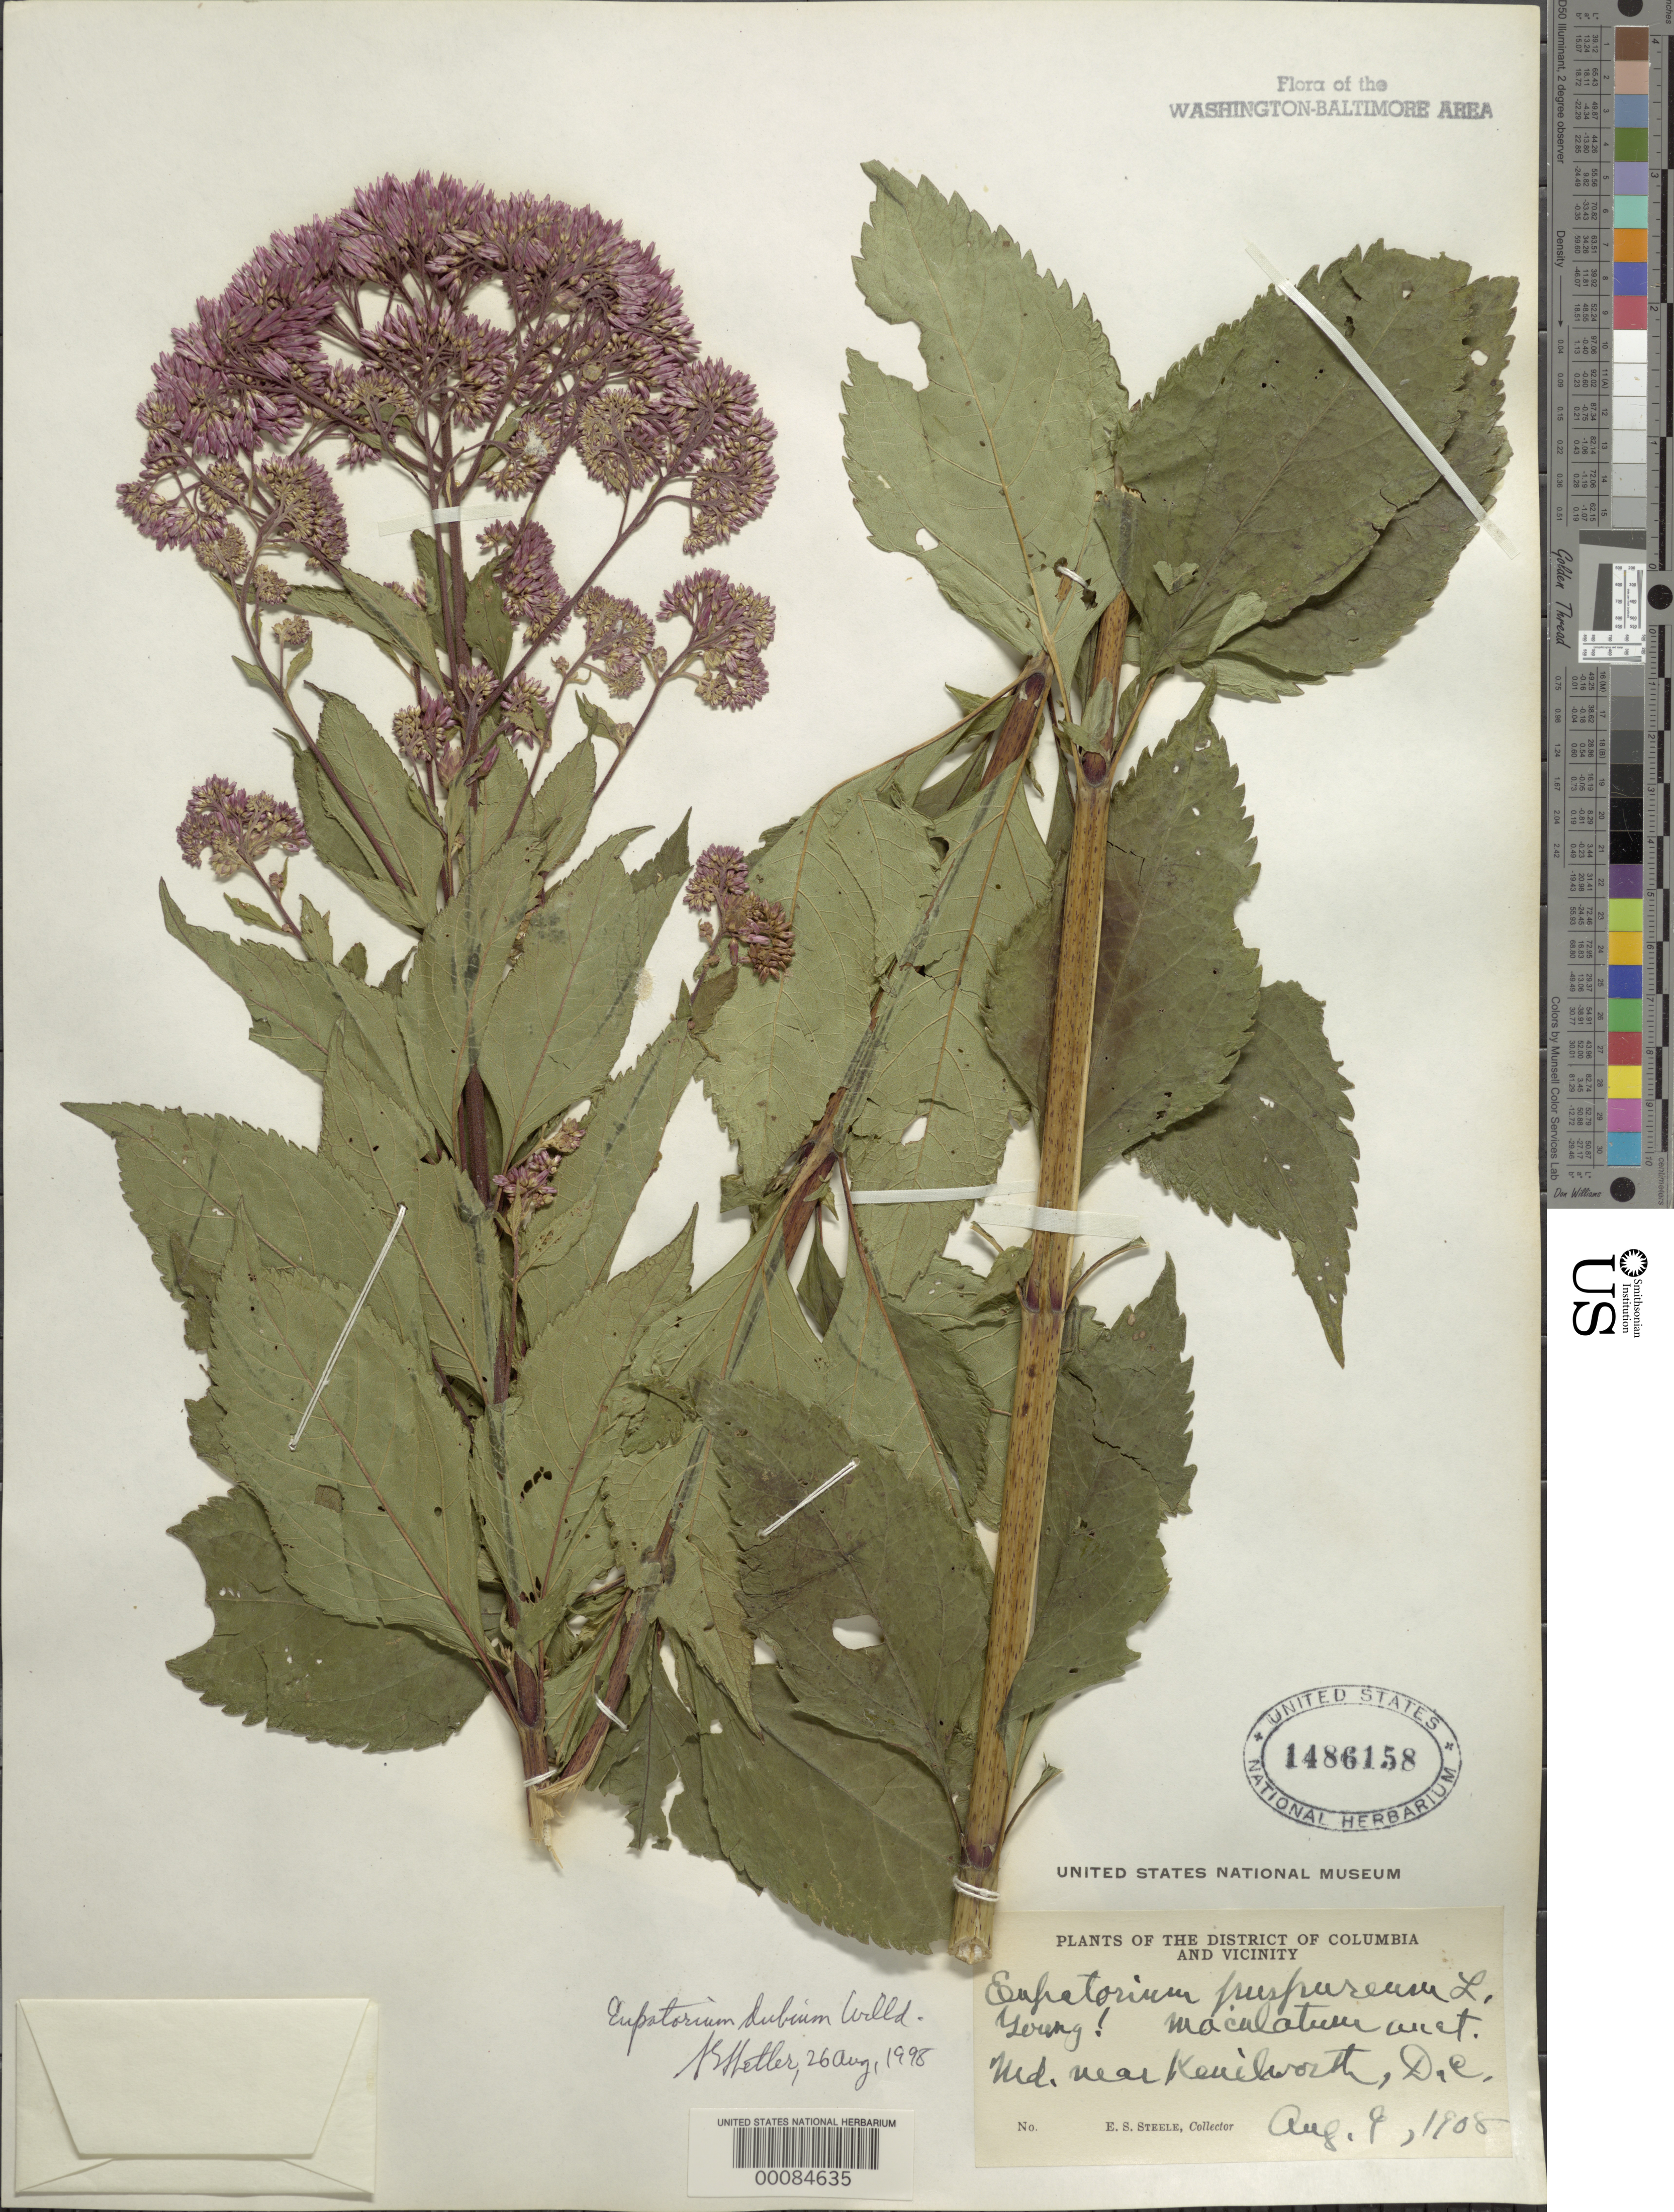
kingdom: Plantae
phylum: Tracheophyta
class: Magnoliopsida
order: Asterales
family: Asteraceae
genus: Eupatorium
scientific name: Eupatorium dubium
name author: Willd. ex Poir.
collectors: E. Steele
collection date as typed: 09 Aug 1908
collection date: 1908-08-09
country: United States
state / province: Maryland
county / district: Prince George's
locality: Kenilworth vicinity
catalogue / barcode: US 1486158